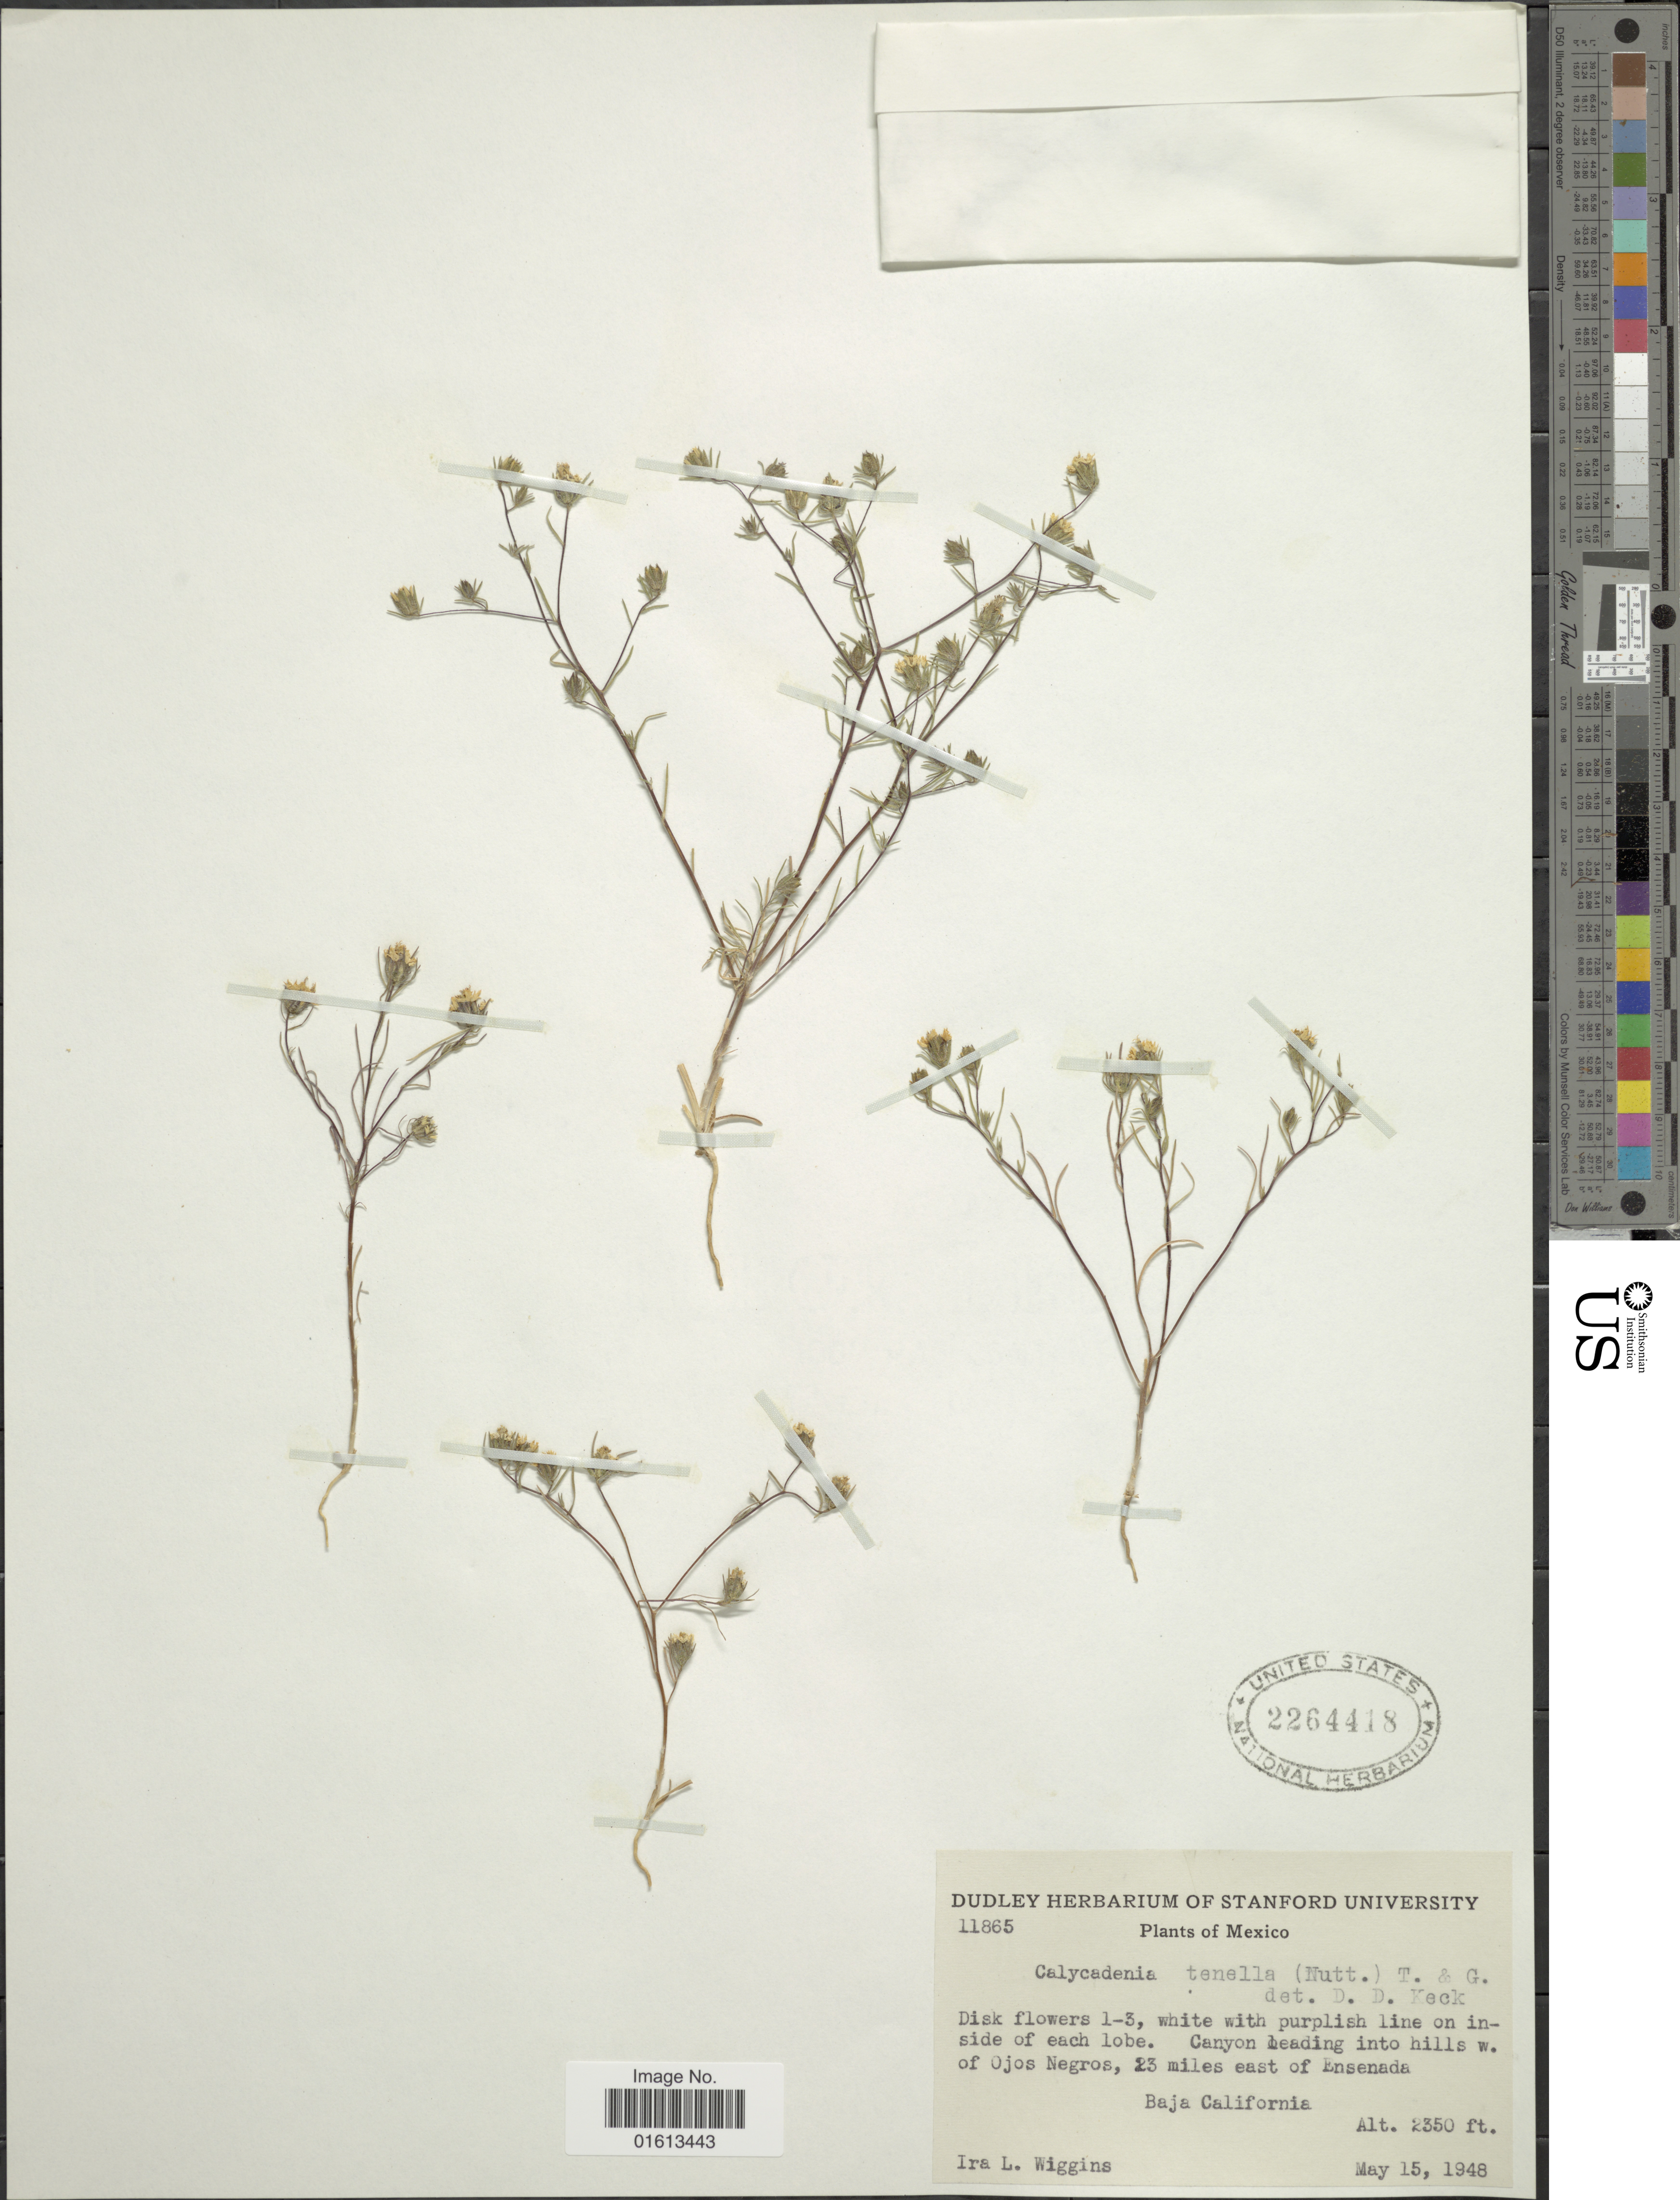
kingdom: Plantae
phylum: Tracheophyta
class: Magnoliopsida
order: Asterales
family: Asteraceae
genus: Calycadenia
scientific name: Calycadenia tenella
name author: (Nutt.) Torr. & A. Gray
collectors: I. L. Wiggins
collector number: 11865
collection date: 1948-05-15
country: Mexico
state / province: Baja California Norte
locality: Canyon heading into hills w. of Ojos Negros, 23 miles east of Ensenada, Baja California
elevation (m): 716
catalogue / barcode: US 2264418